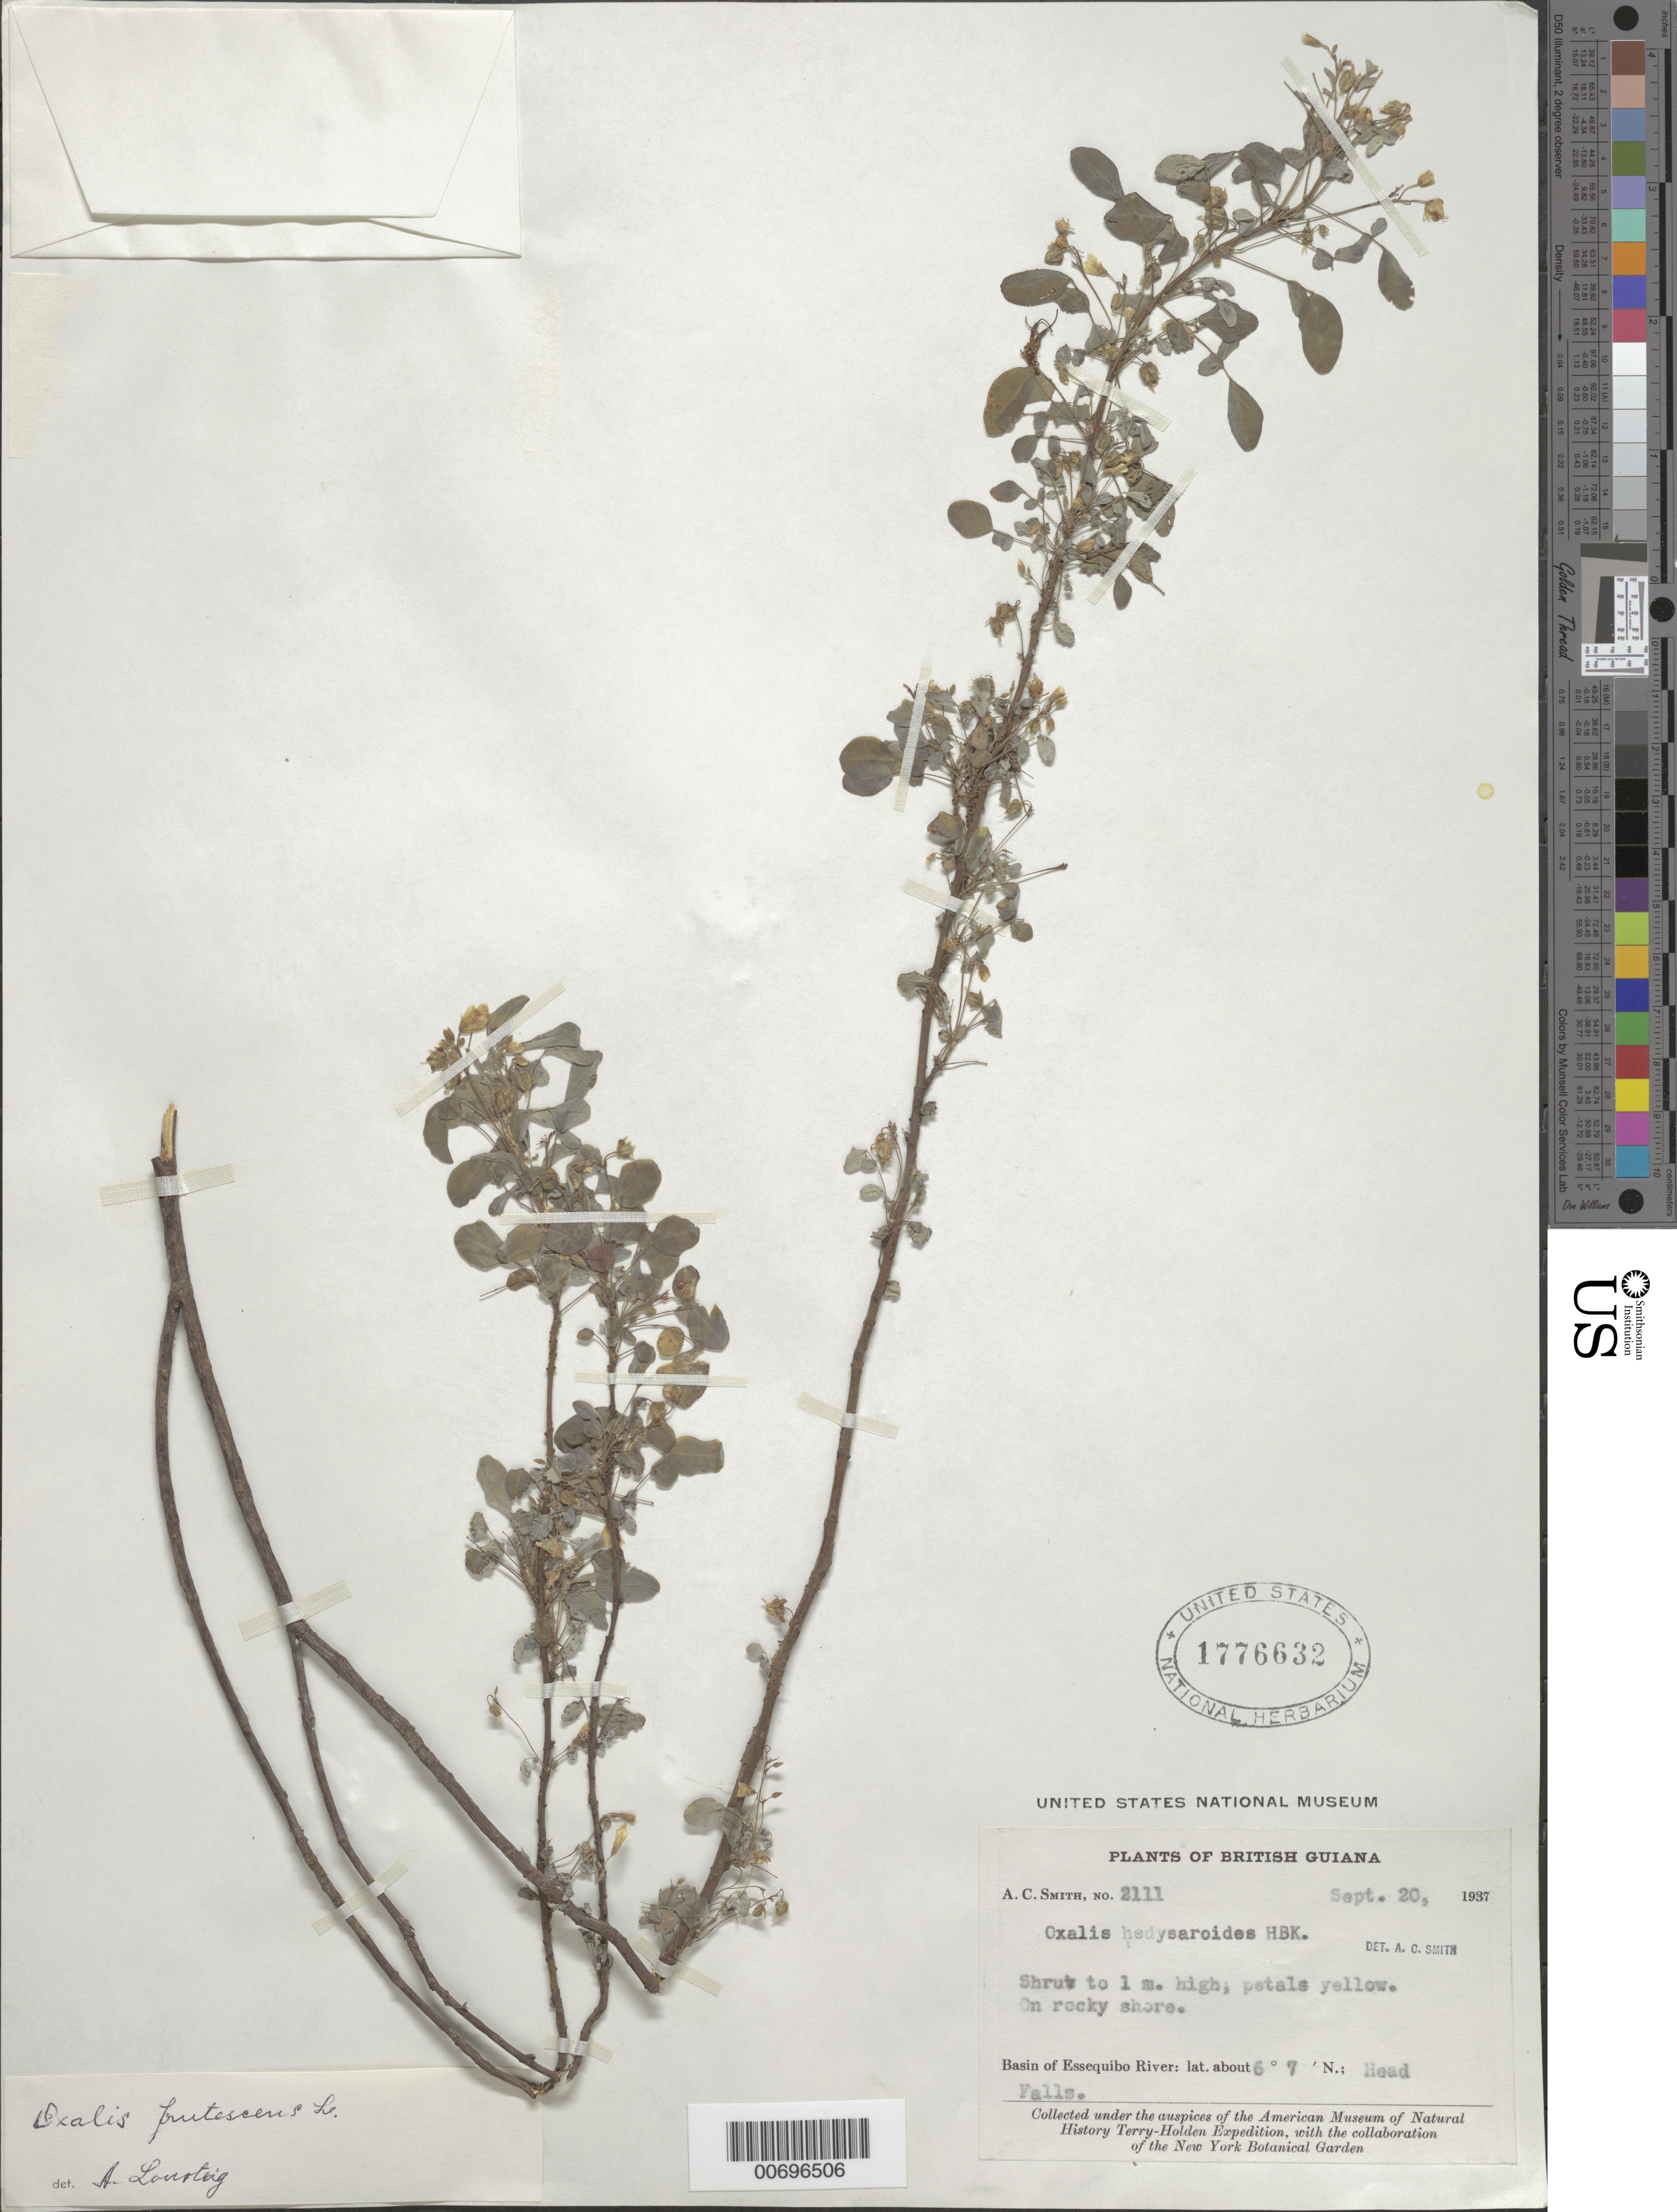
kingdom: Plantae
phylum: Tracheophyta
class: Magnoliopsida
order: Oxalidales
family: Oxalidaceae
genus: Oxalis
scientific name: Oxalis frutescens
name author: L.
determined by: Lourteig, A.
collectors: A. C. Smith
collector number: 2111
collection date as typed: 20-Sep-37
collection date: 1937-09-20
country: Guyana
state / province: Cuyuni-Mazaruni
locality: Head Falls, Essequibo River basin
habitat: Rocky shore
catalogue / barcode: US 1776632